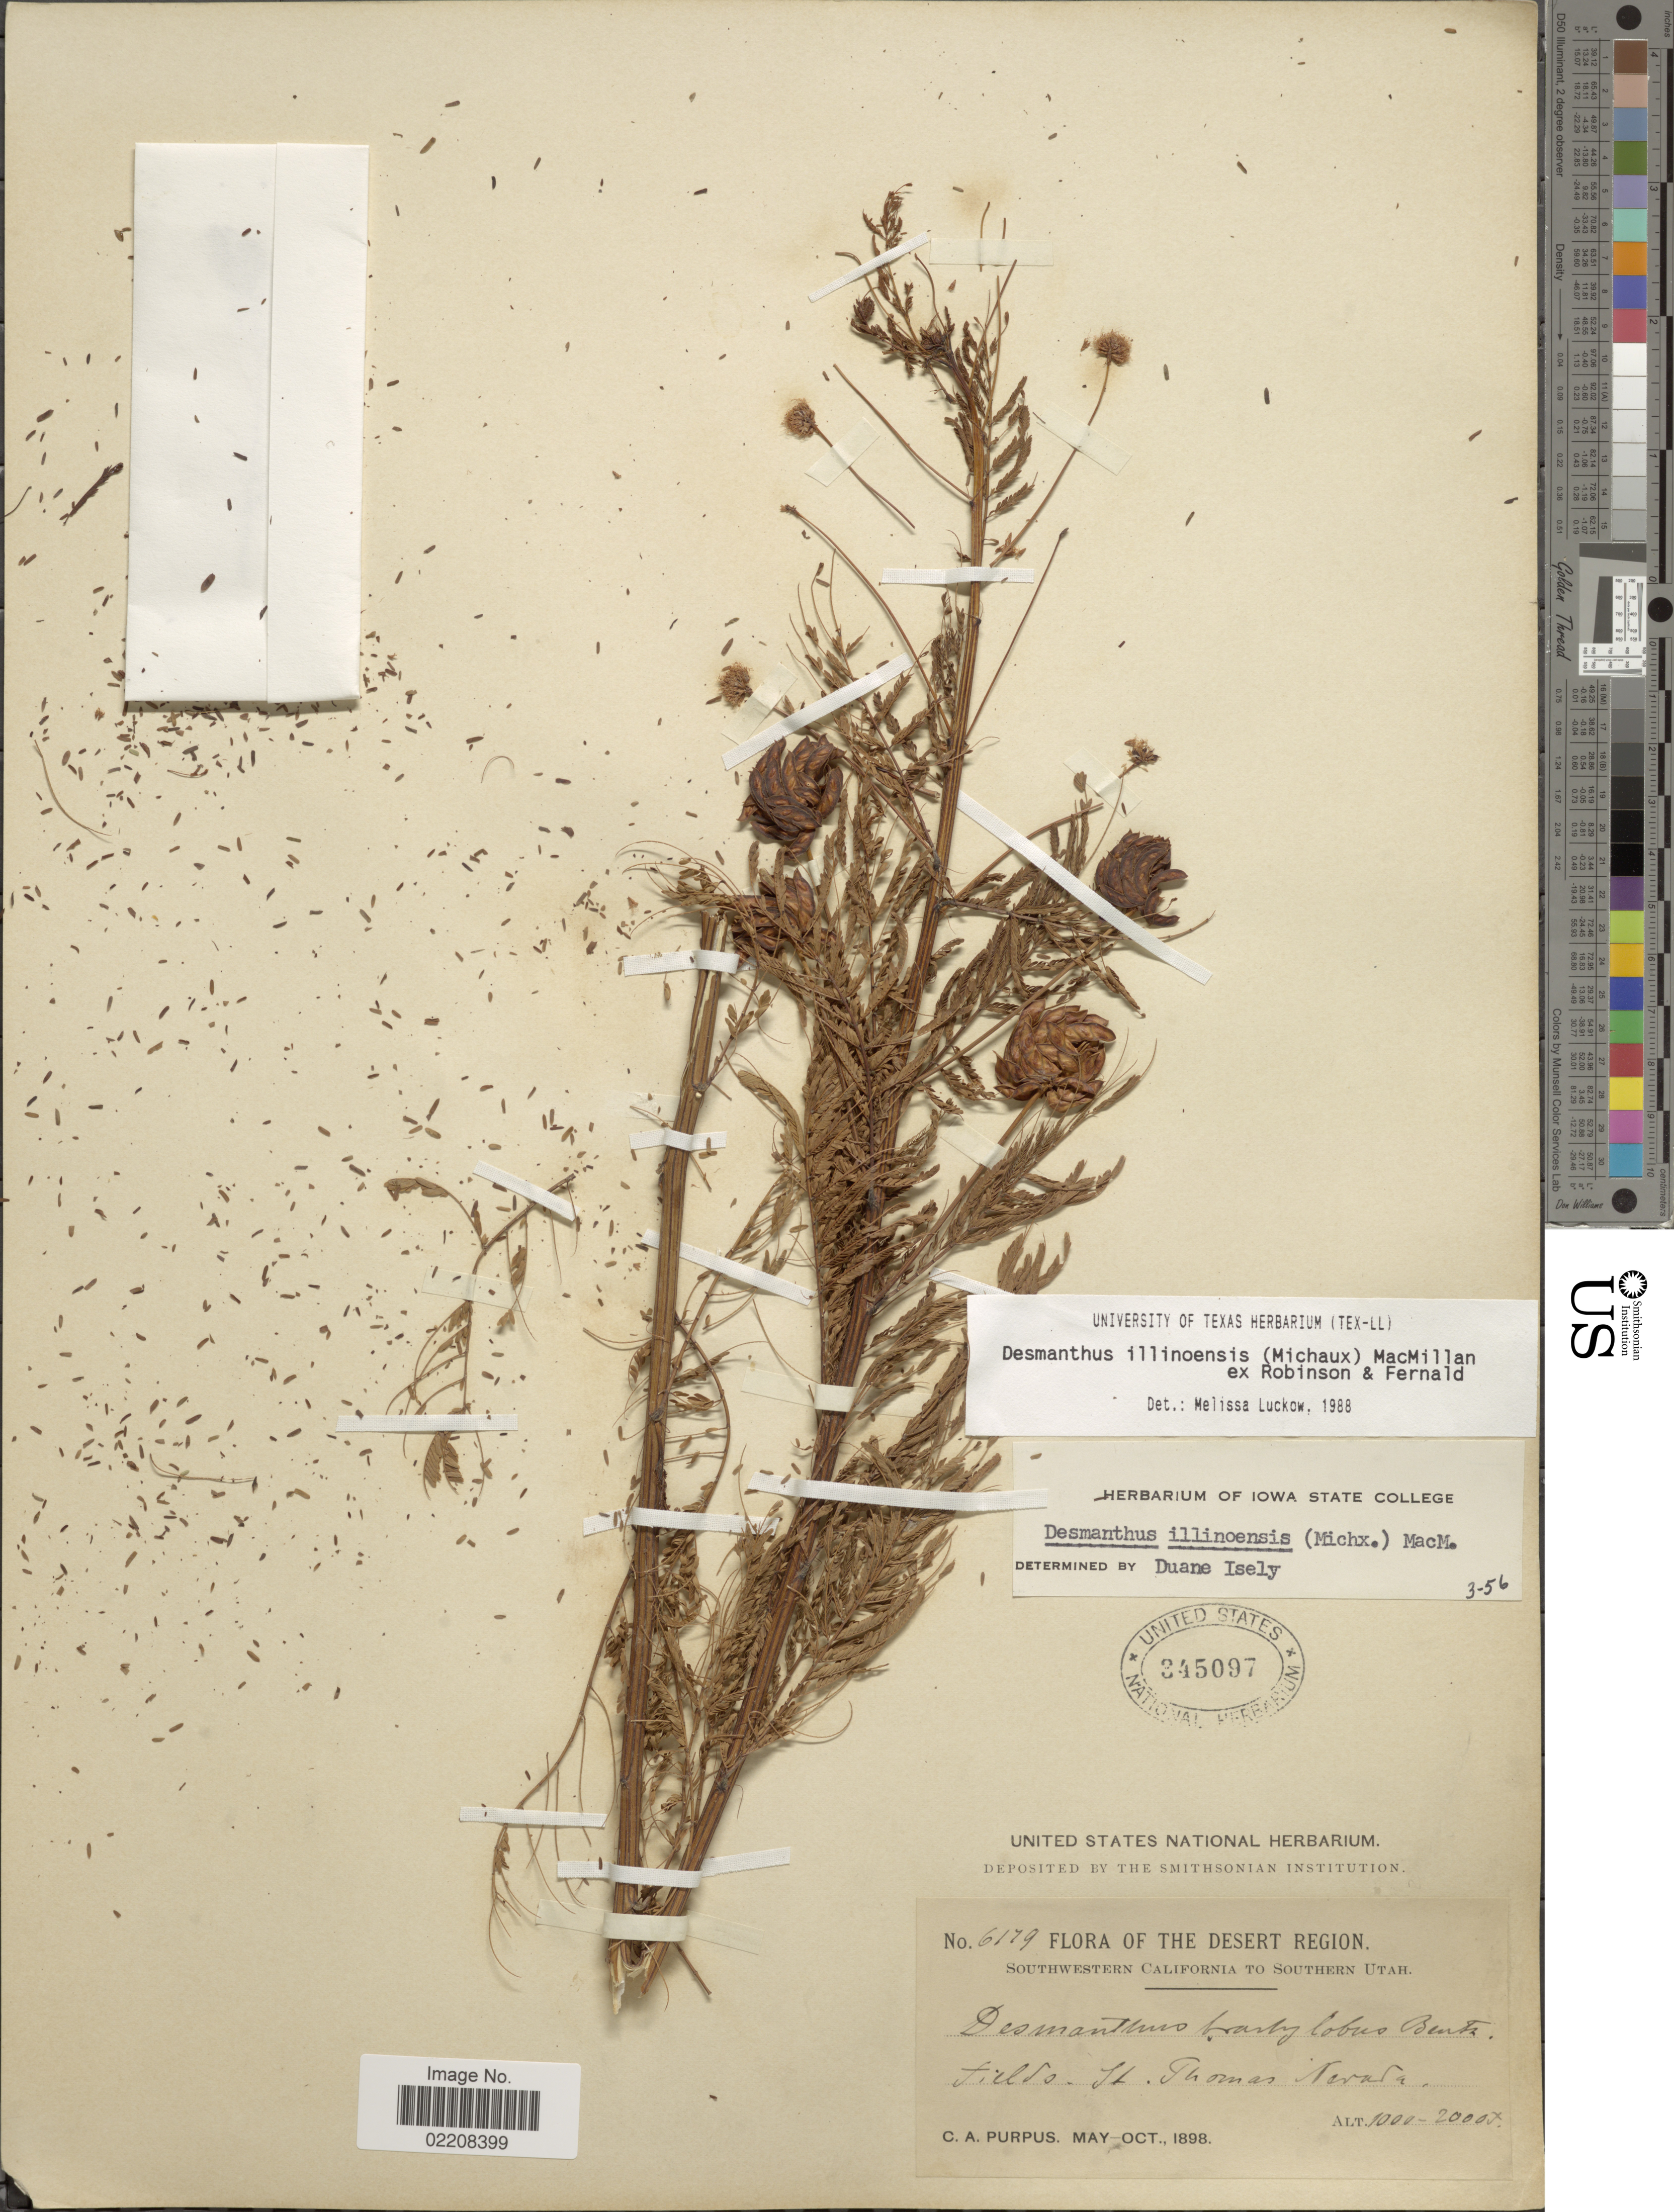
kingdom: Plantae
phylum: Tracheophyta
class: Magnoliopsida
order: Fabales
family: Fabaceae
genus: Desmanthus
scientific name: Desmanthus illinoensis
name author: (Michx.) MacMill.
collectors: C. A. Purpus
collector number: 6179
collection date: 1898-05/1898-10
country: United States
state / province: Nevada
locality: Desert Region. Fields - St. Thomas, Nevada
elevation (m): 305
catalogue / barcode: US 345097